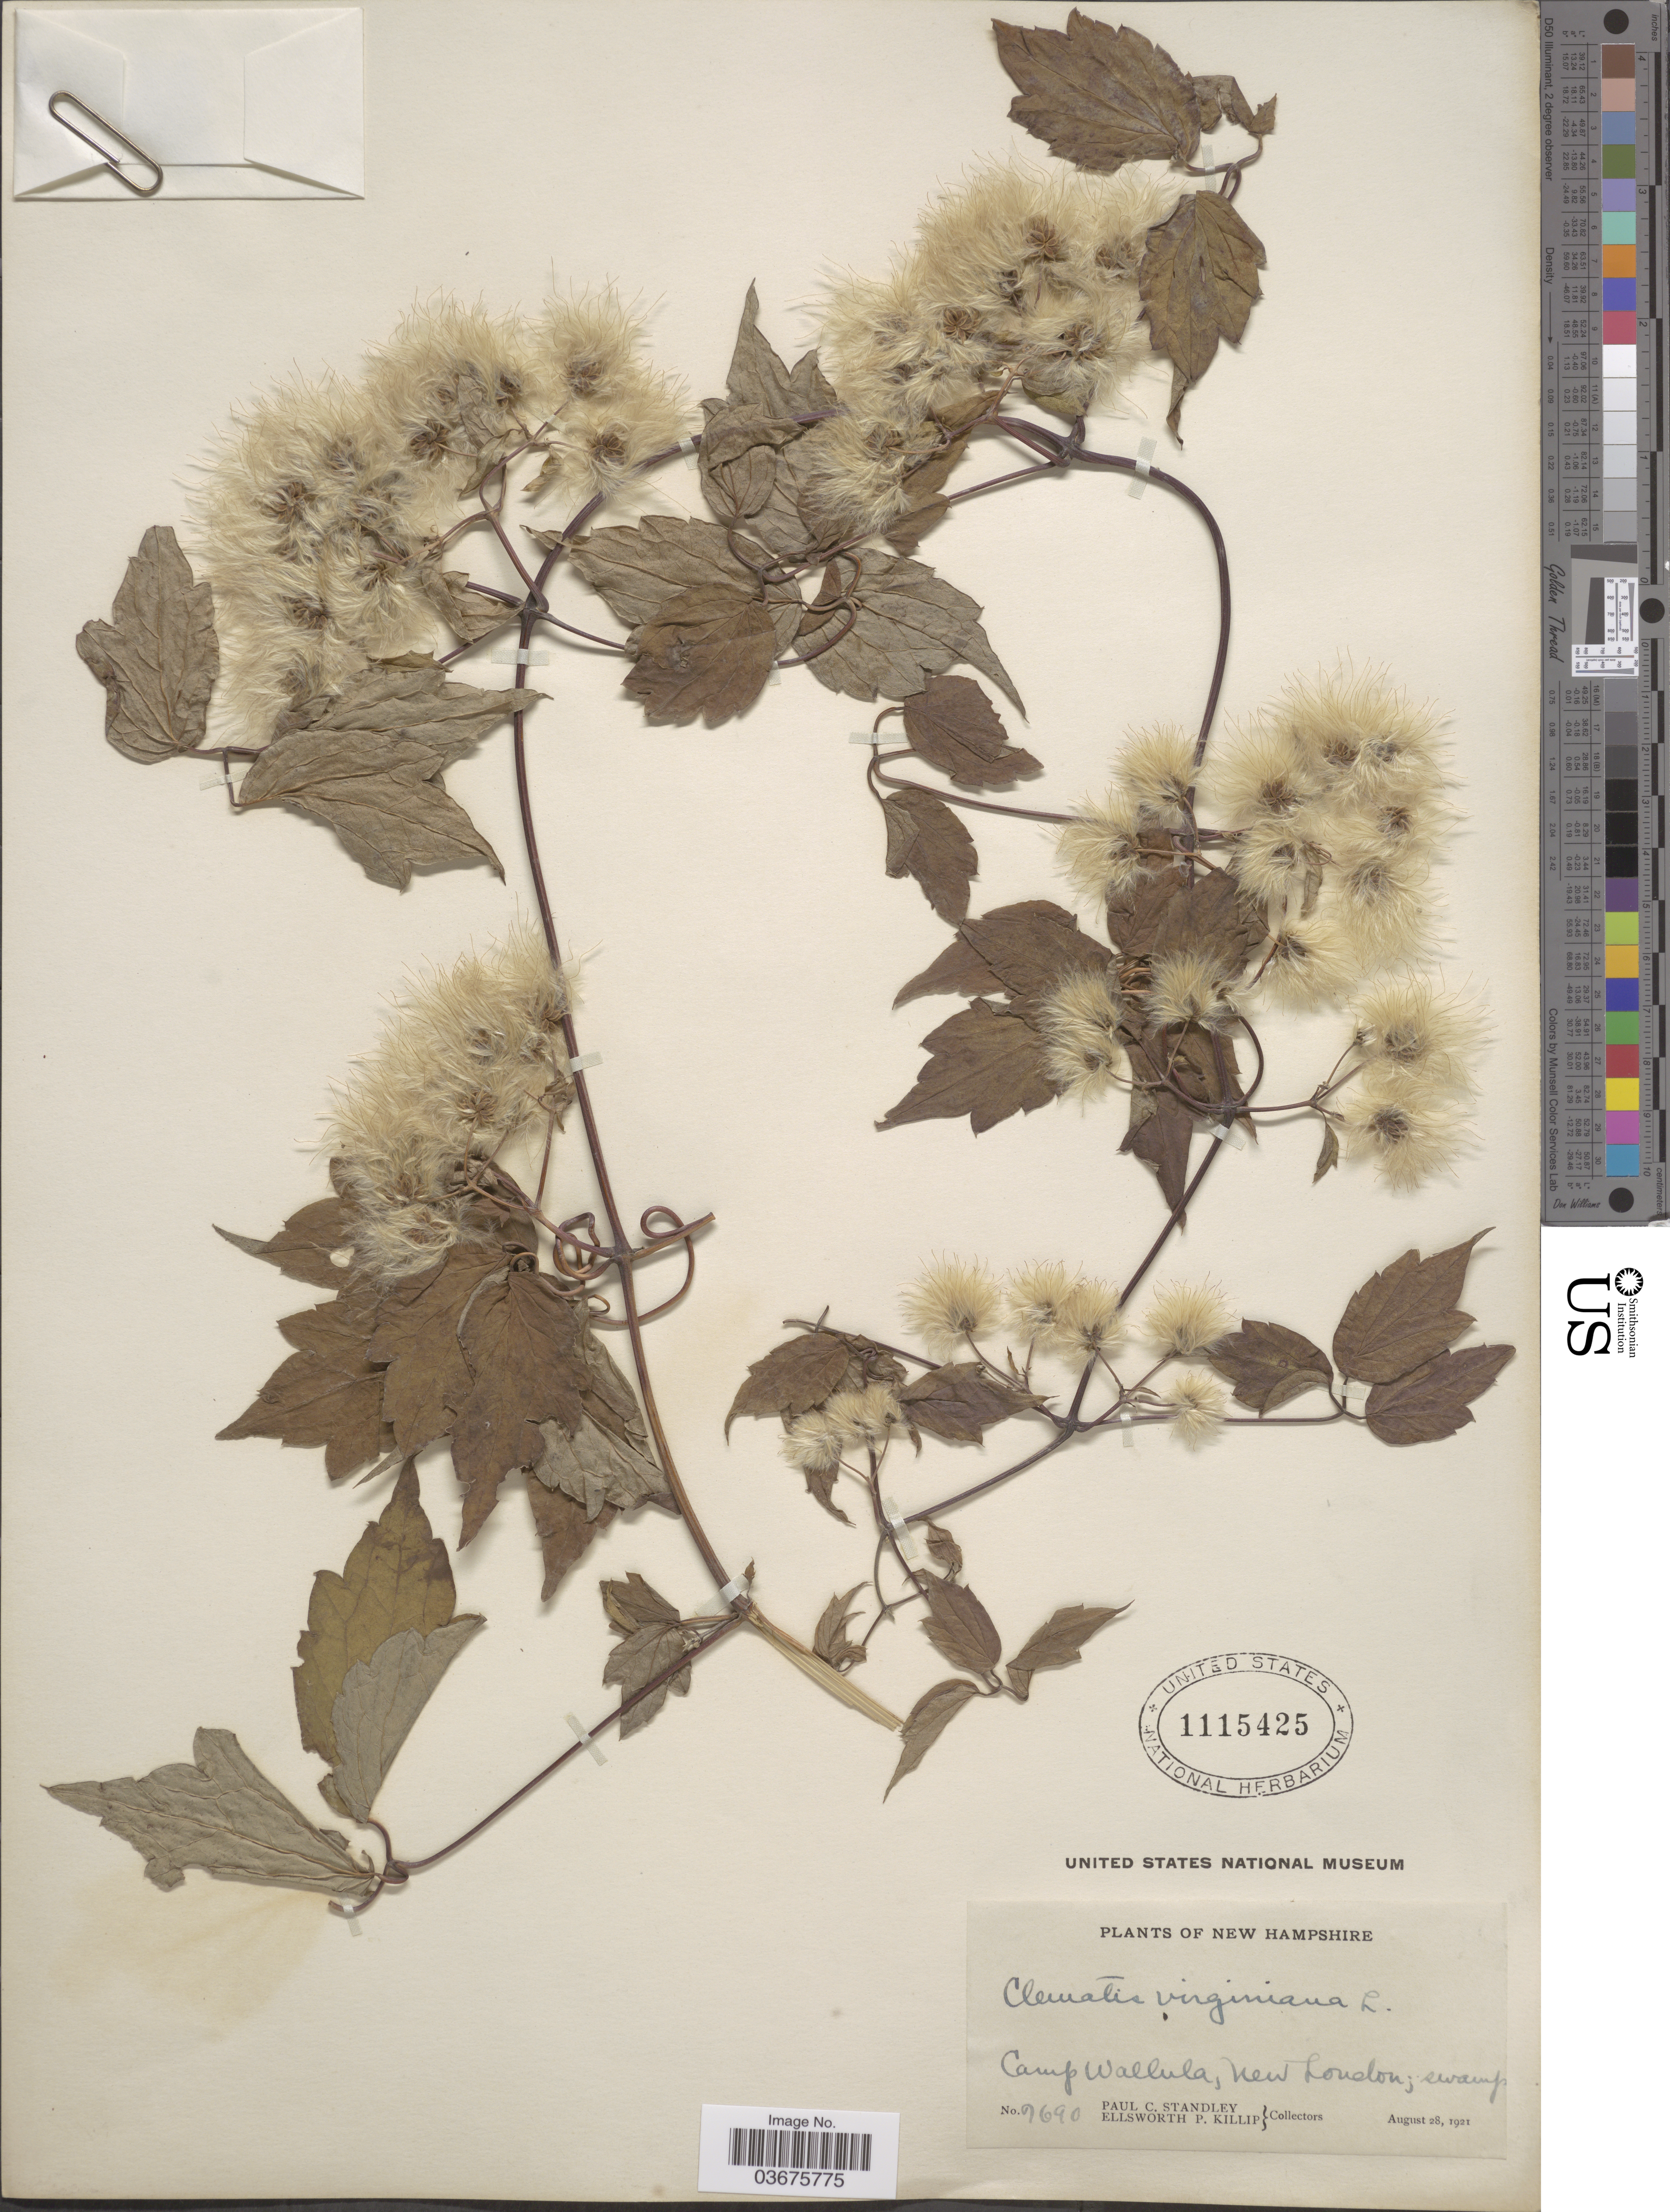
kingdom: Plantae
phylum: Tracheophyta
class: Magnoliopsida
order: Ranunculales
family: Ranunculaceae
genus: Clematis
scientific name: Clematis virginiana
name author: L.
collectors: P. C. Standley & E. P. Killip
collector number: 7690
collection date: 1921-08-28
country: United States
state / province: New Hampshire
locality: Camp Wallula, New London.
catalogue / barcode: US 1115425